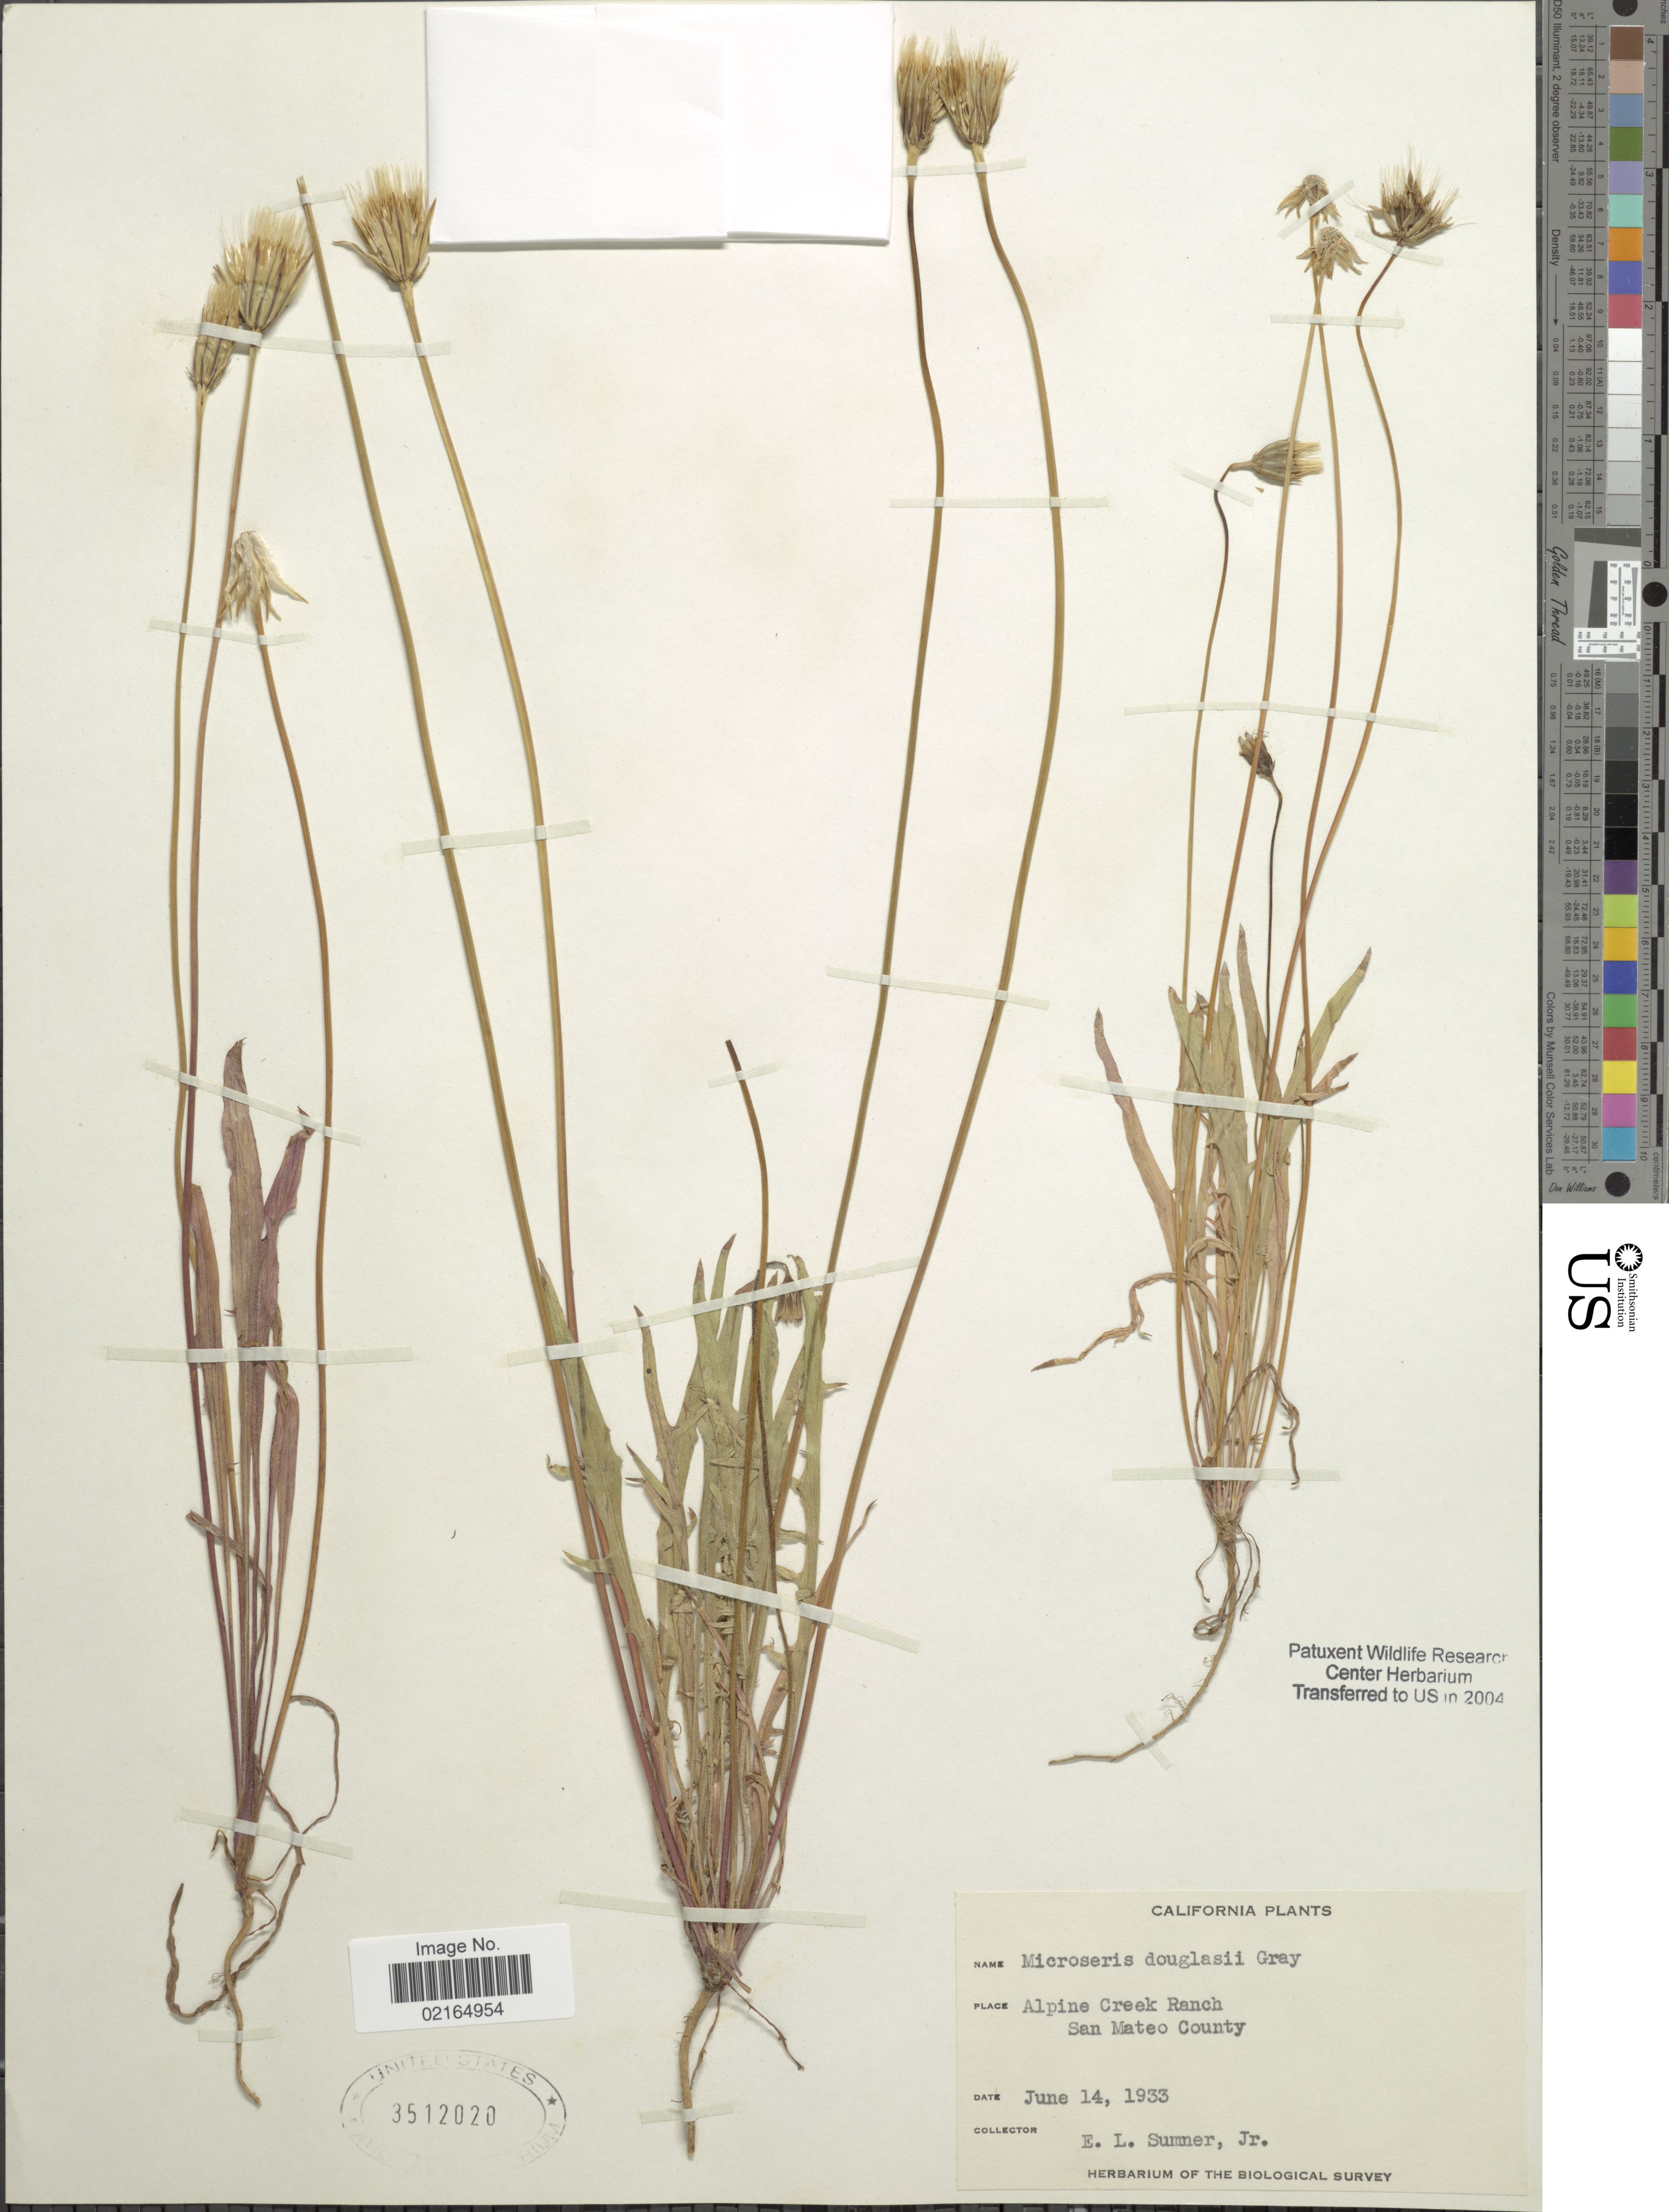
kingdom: Plantae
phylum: Tracheophyta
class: Magnoliopsida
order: Asterales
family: Asteraceae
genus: Microseris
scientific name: Microseris douglasii subsp. douglasii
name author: (DC.) Sch. Bip.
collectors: E. Sumner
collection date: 1933-06-14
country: United States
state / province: California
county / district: San Mateo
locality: Alpine Creel Ranch, San Mateo County.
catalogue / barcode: US 3512020